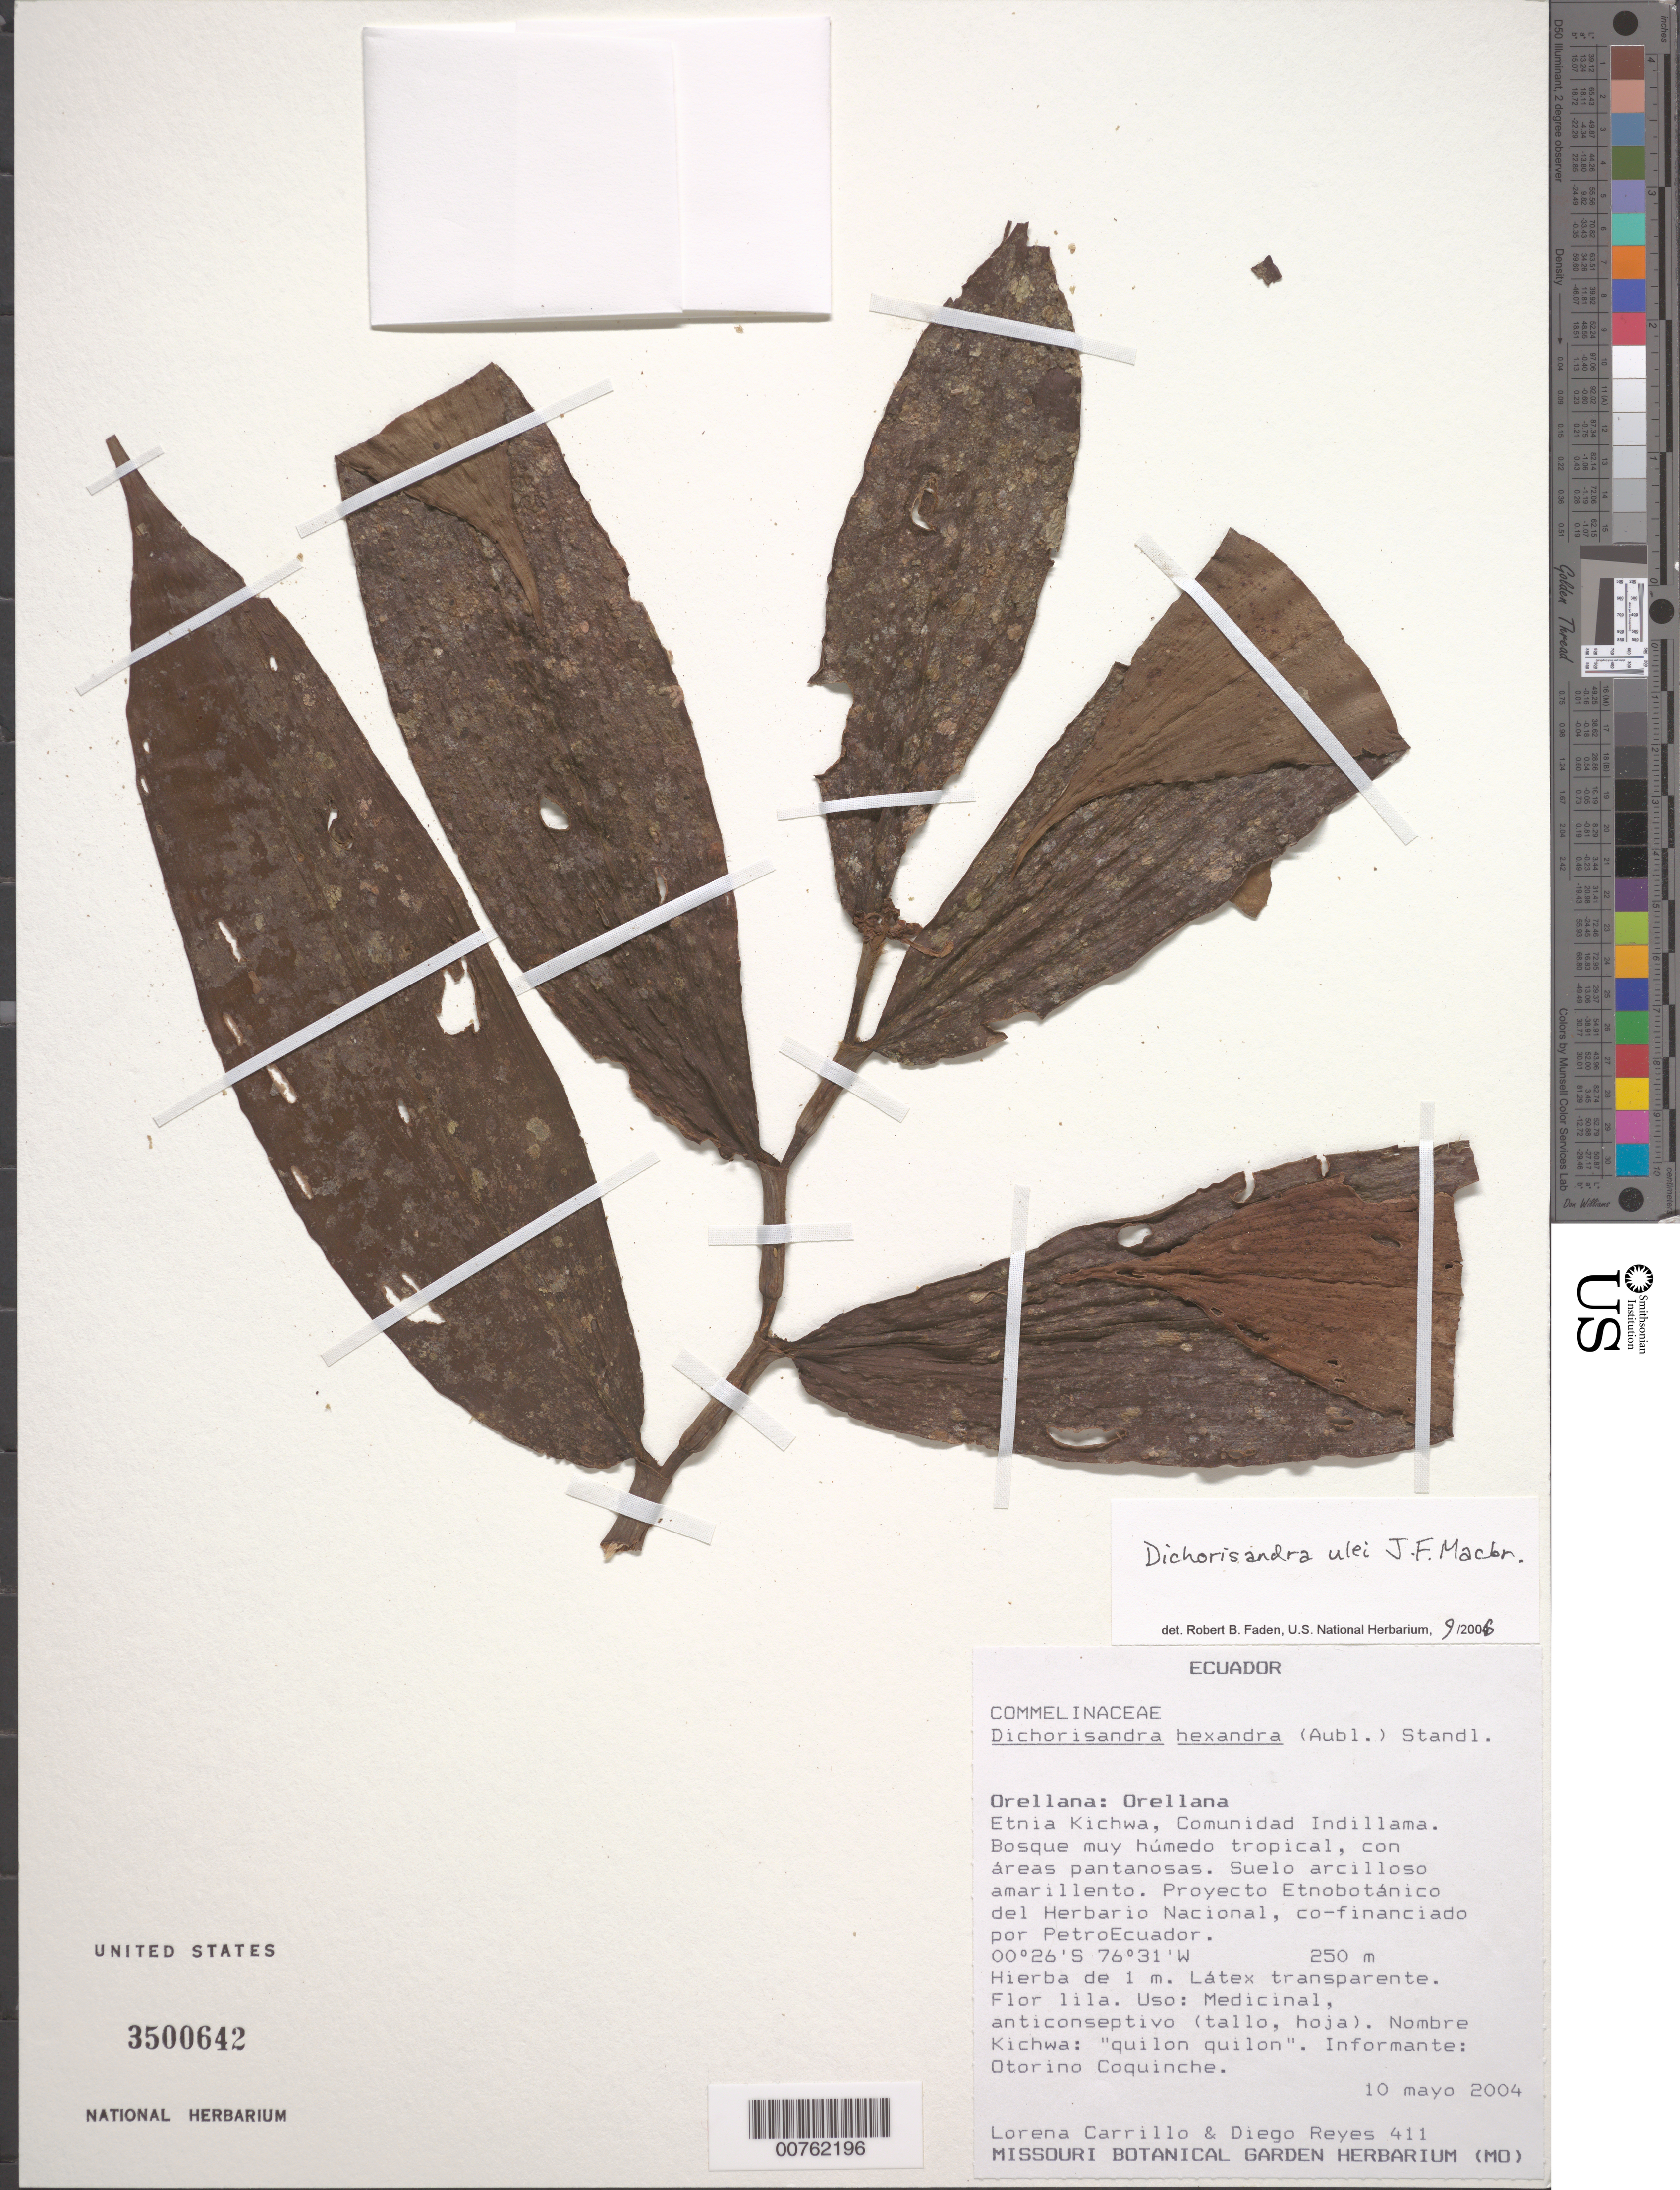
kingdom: Plantae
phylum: Tracheophyta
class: Liliopsida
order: Commelinales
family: Commelinaceae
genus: Dichorisandra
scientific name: Dichorisandra ulei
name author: J.F. Macbr.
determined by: Faden, Robert B., (US), Smithsonian Institution - National Museum of Natural History (UNITED STATES)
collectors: L. Carrillo & D. Reyes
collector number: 411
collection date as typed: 10 May 2004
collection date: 2004-05-10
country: Ecuador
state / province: Orellana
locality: Orellana. Etnia Kichwa, Comunidad Indillama. Bosque muy humedo tropical, con areas pantanosas. Suelo arcilloso amarillento. Proyecto EthnoBotanico del HerbaRio Nacional, co- financIado por PetroEcuador.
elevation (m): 250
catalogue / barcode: US 3500642